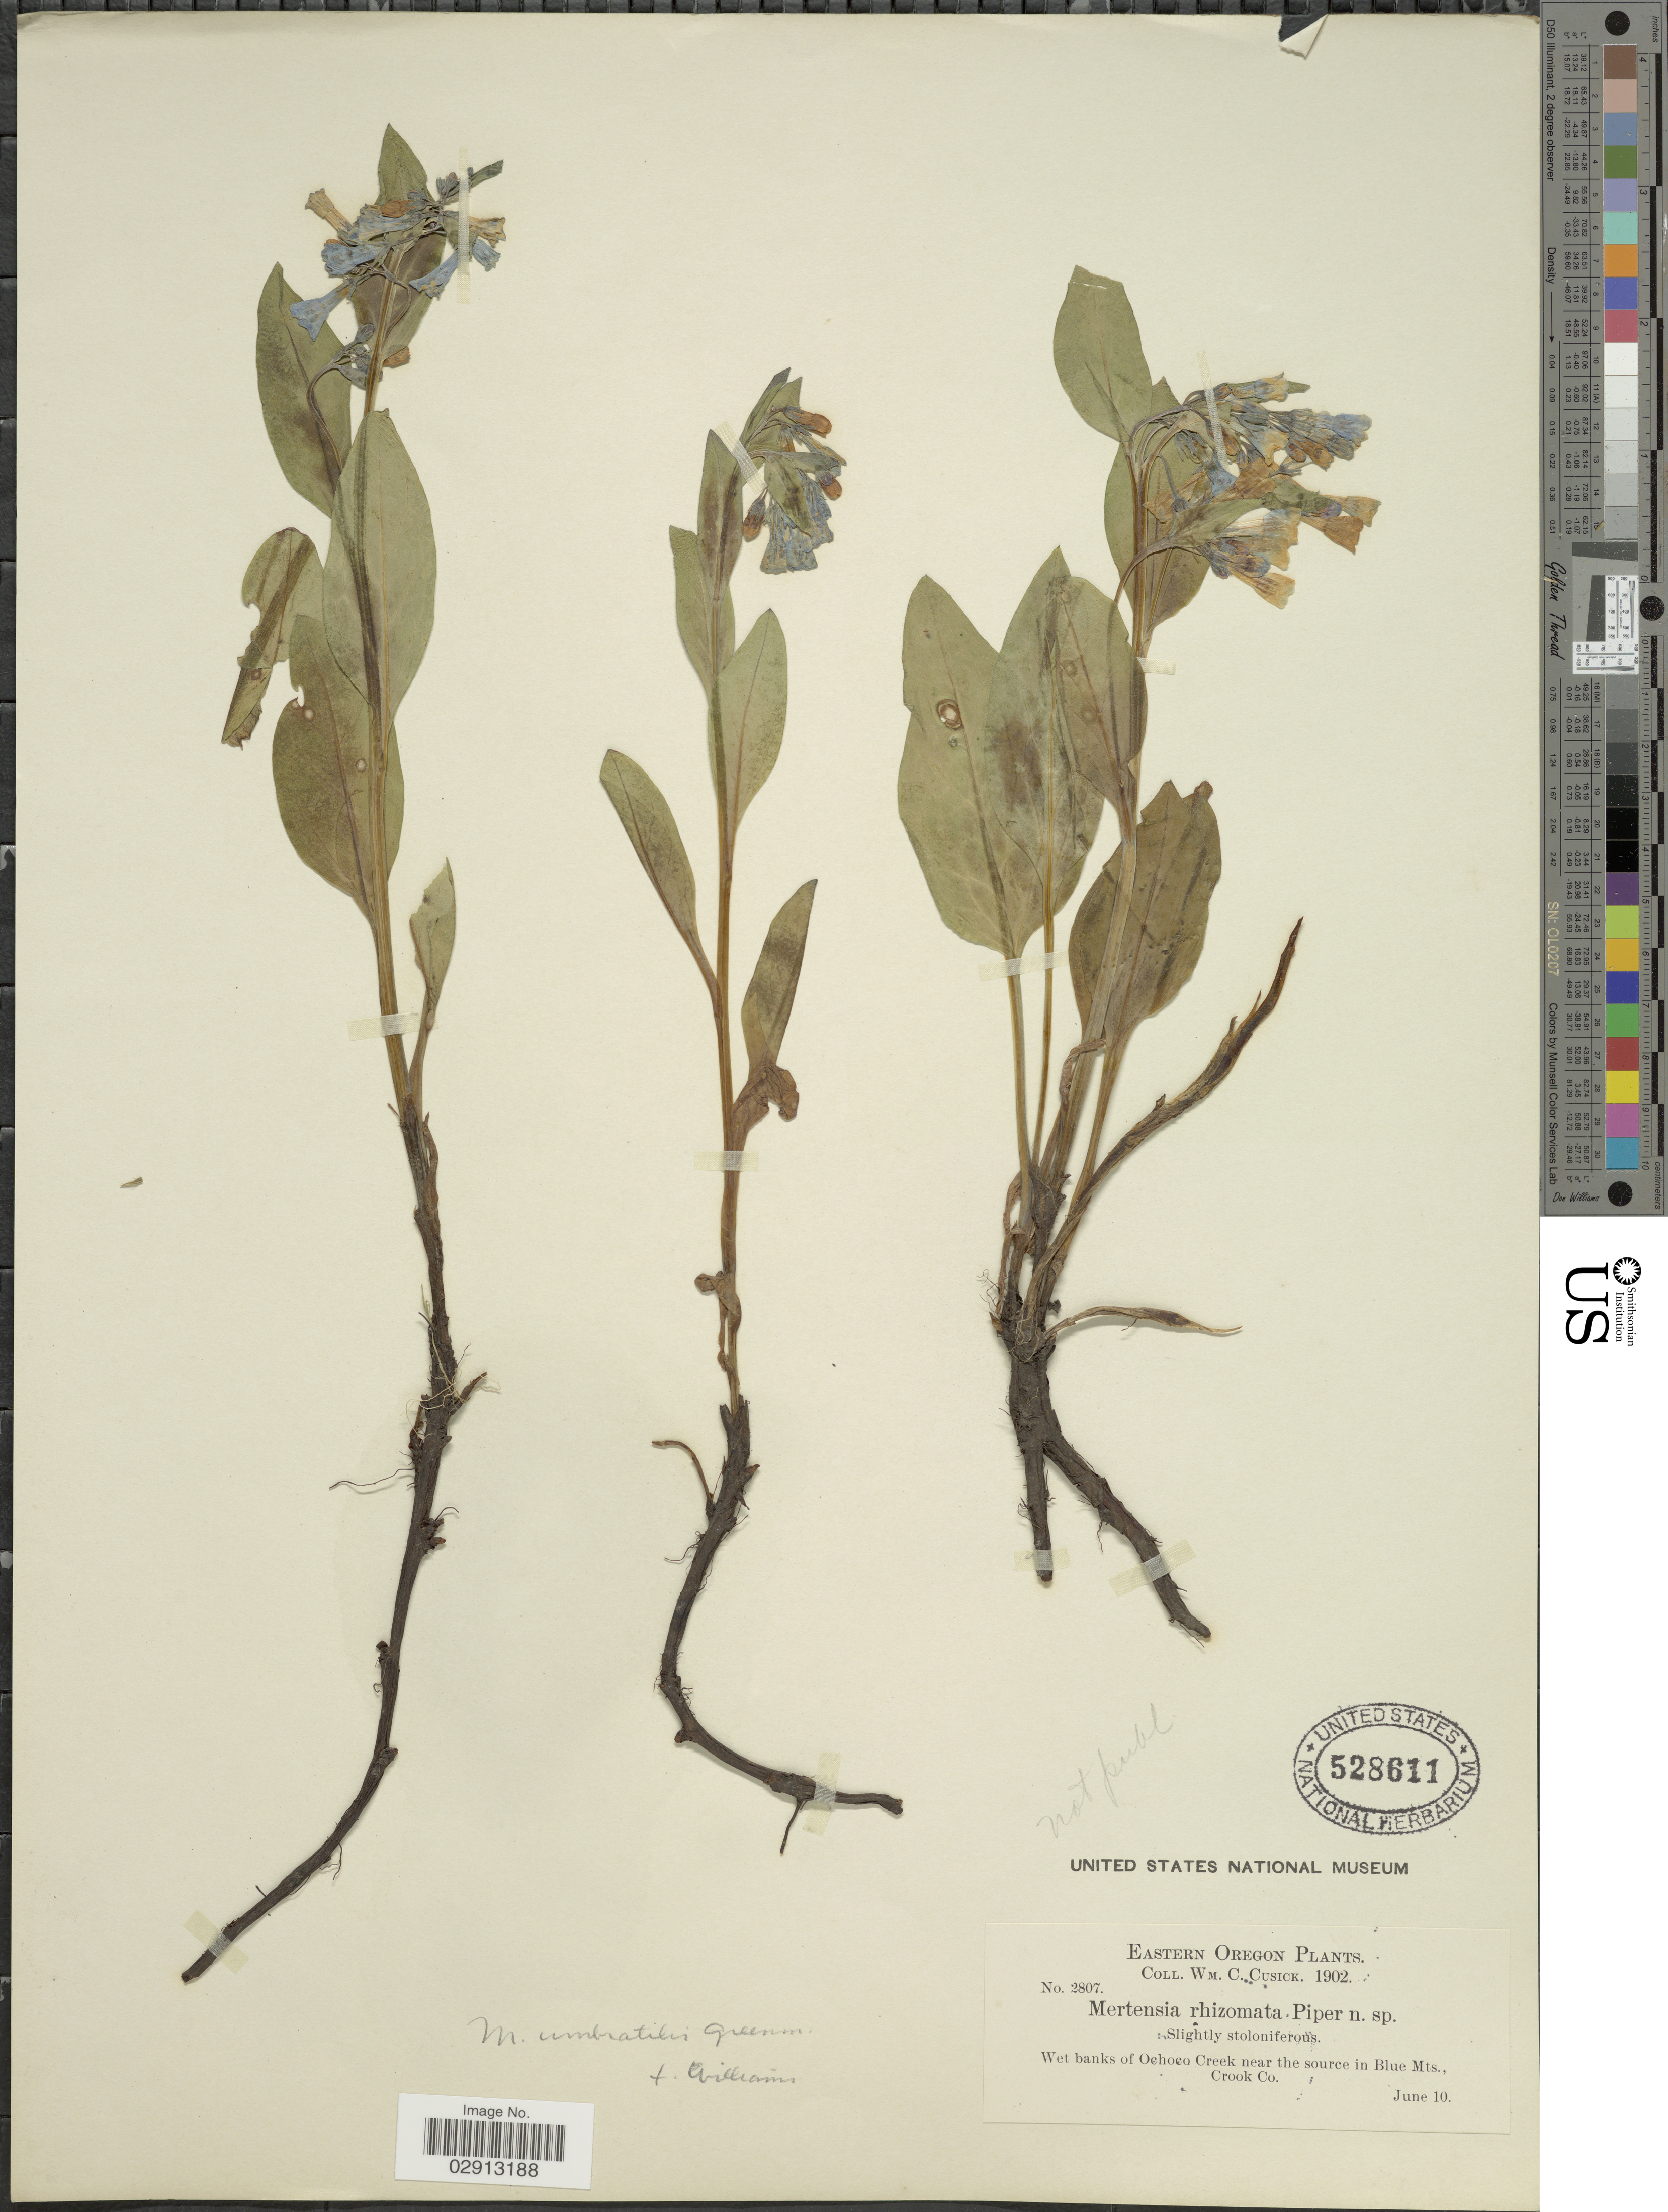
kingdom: Plantae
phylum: Tracheophyta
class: Magnoliopsida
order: Boraginales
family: Boraginaceae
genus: Mertensia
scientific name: Mertensia umbratilis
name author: Greenm.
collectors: W. C. Cusick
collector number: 2807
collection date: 1902-06-10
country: United States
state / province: Oregon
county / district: Crook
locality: Eastern Oregon. Wet banks of Ochoco Creek near the source in Blue Mts., Crook Co.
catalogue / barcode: US 528611